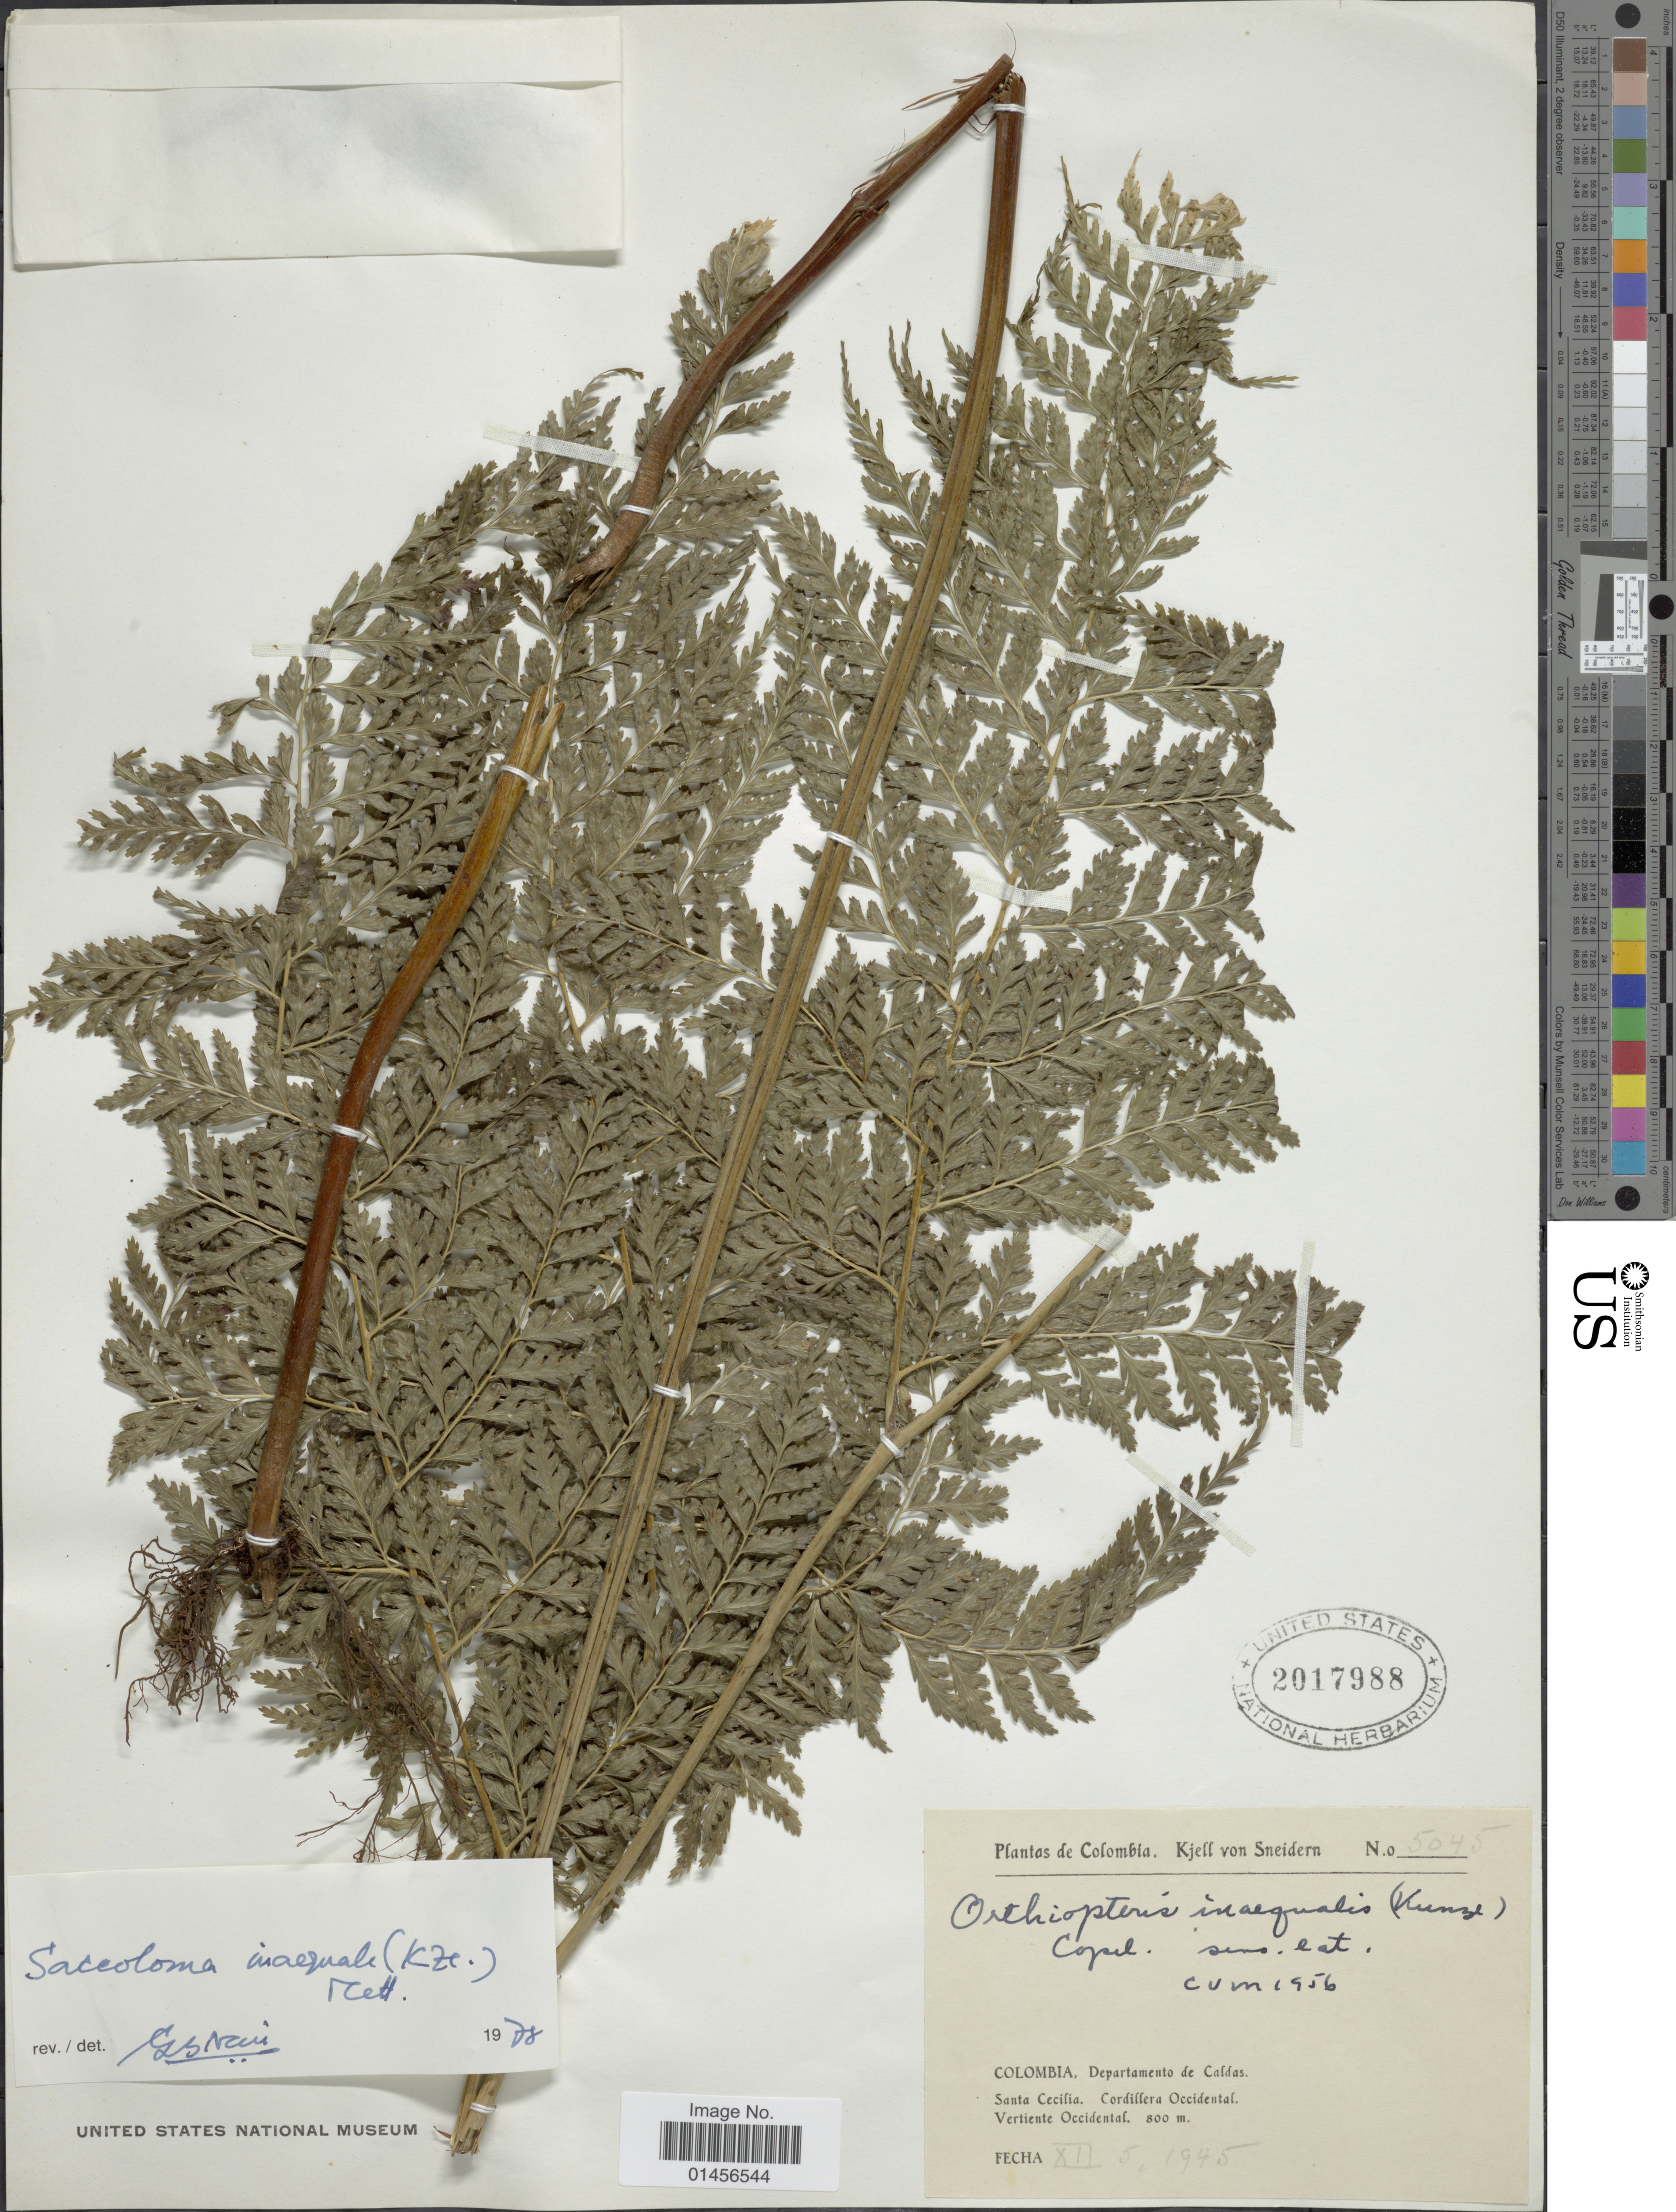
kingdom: Plantae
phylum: Tracheophyta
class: Polypodiopsida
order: Polypodiales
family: Saccolomataceae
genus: Saccoloma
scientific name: Saccoloma inaequale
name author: (Kunze) Mett.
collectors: K. von Sneidern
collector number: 5045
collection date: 1945-12-05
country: Colombia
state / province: Caldas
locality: Santa Cecilia, Cordillera Occidental Vertiene Occidental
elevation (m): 800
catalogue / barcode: US 2017988